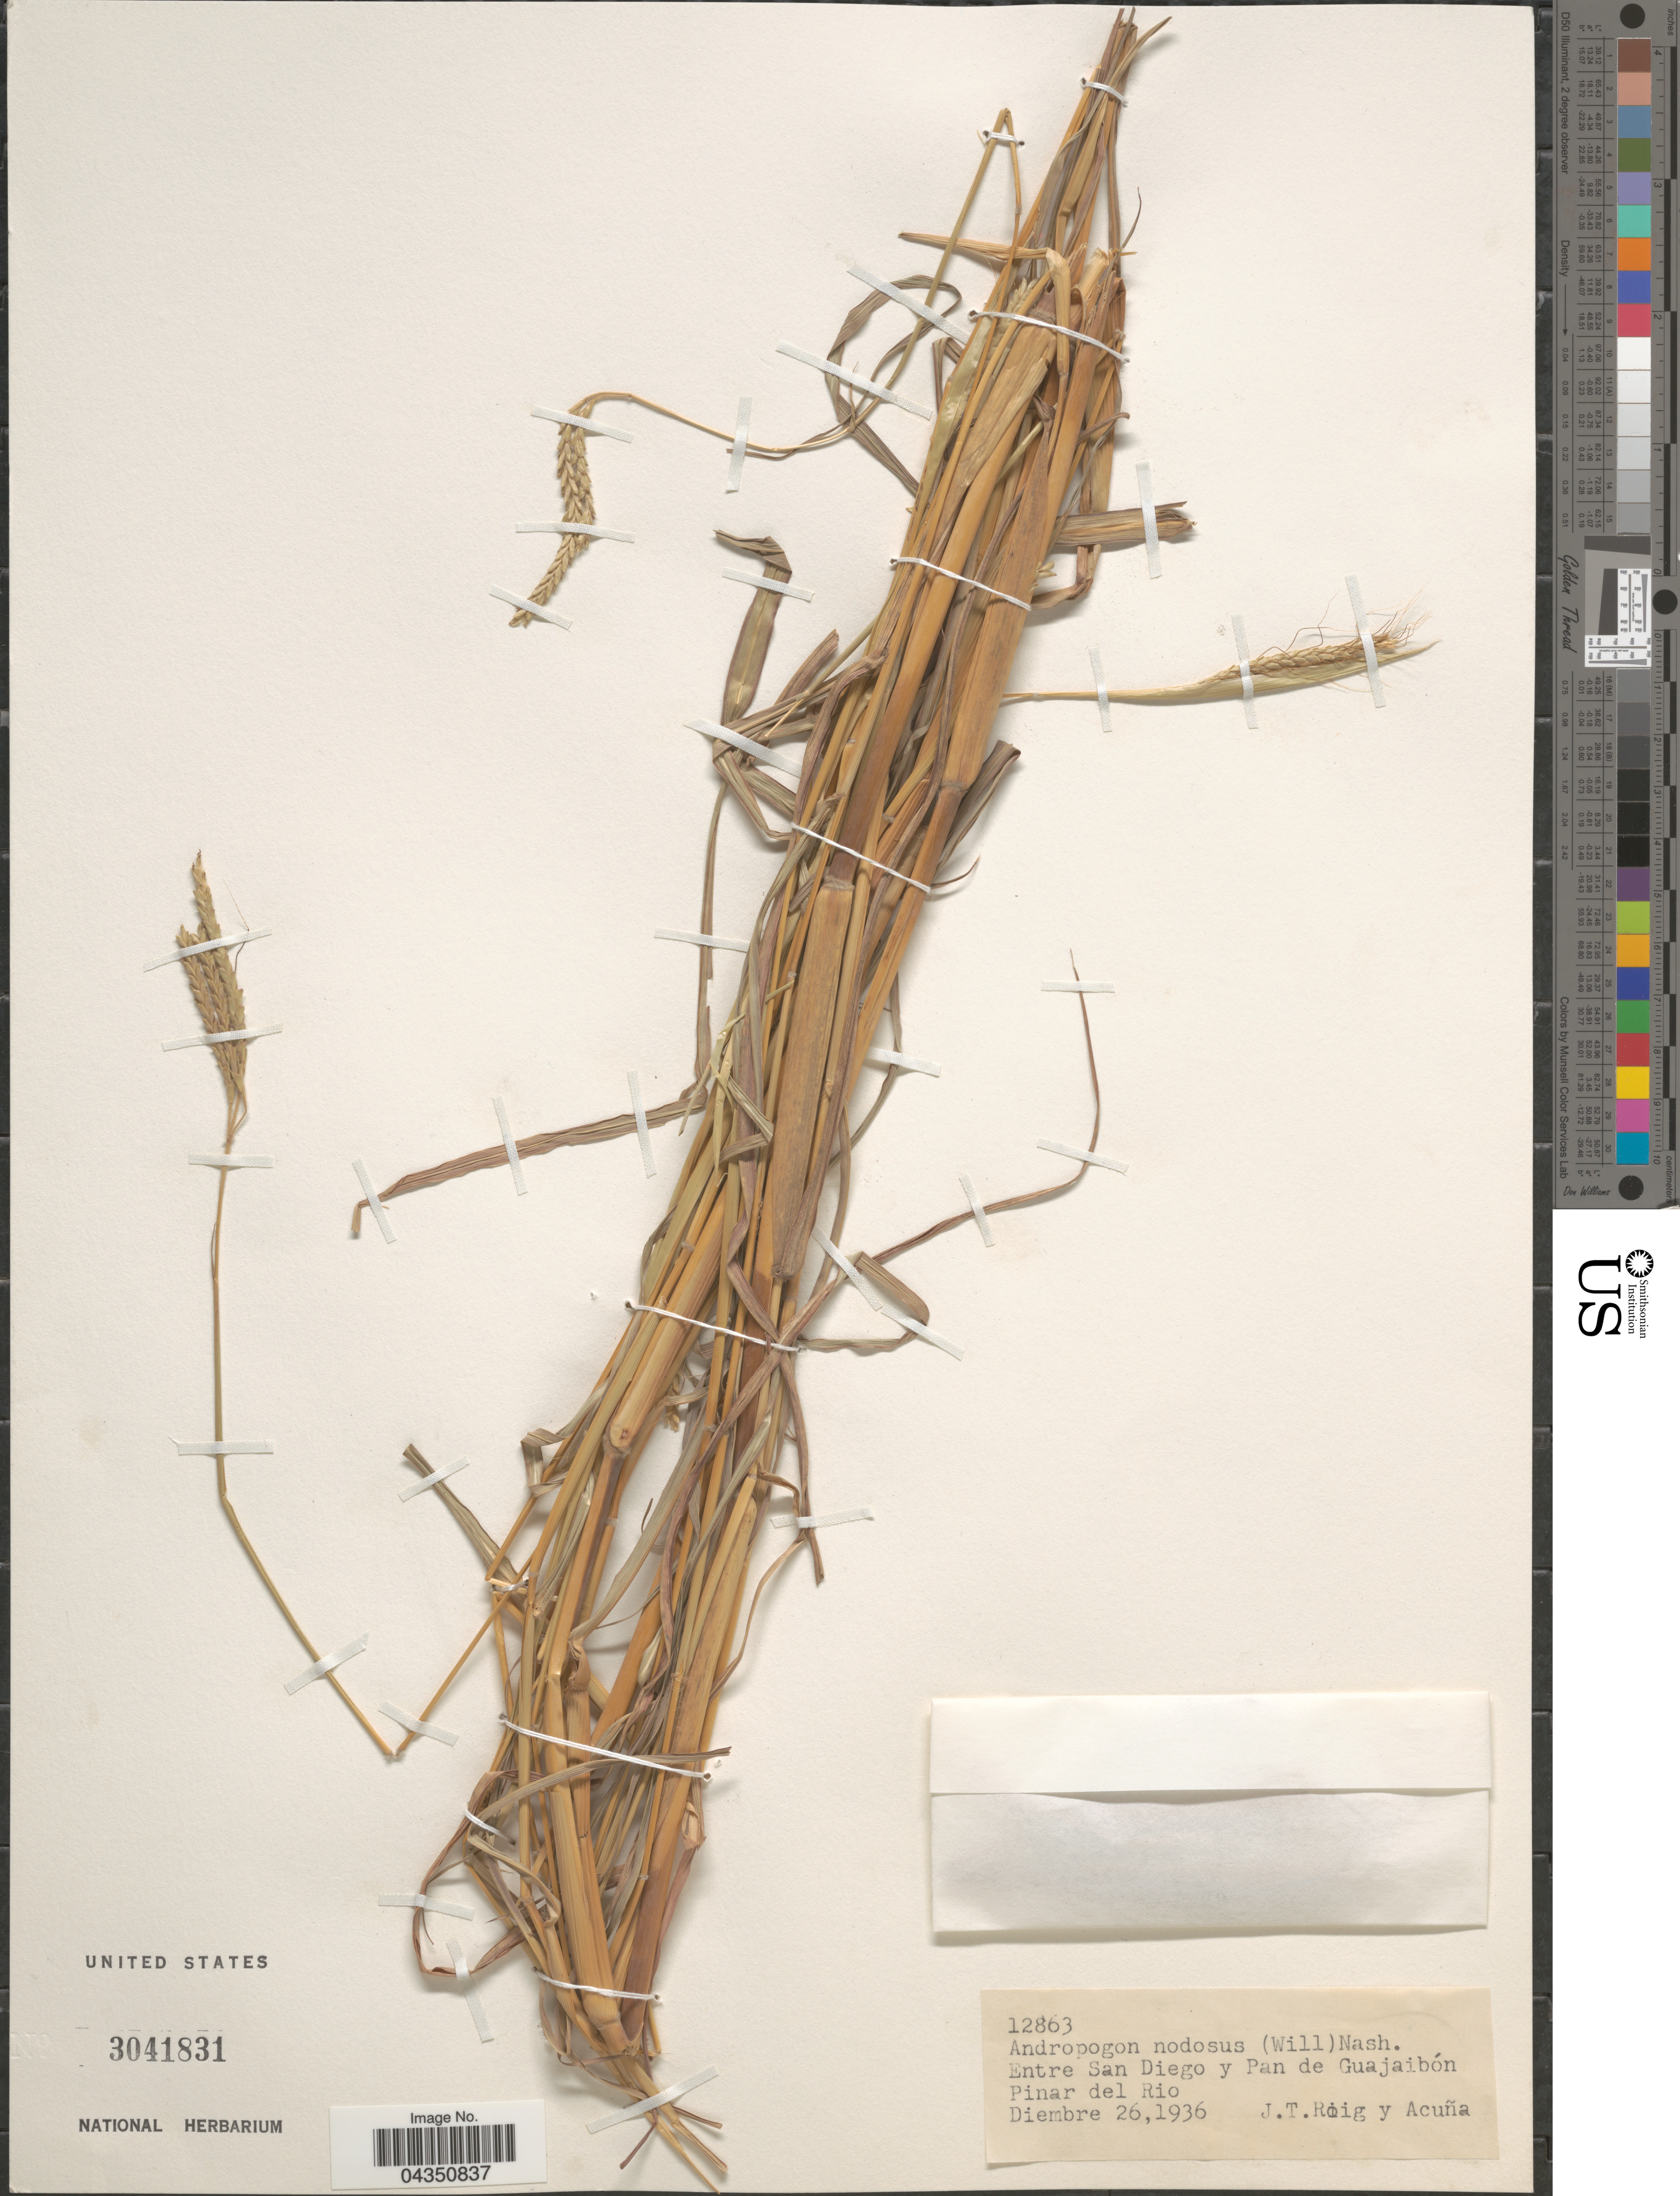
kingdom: Plantae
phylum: Tracheophyta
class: Liliopsida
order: Poales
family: Poaceae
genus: Dichanthium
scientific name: Dichanthium aristatum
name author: (Poir.) C.E. Hubb.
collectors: J. Roig & Acuña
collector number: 12863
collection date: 1936-12-26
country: Cuba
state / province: Pinar del Río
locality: Entre San Diego y Pan de Guajaibón.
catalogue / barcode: US 3041831